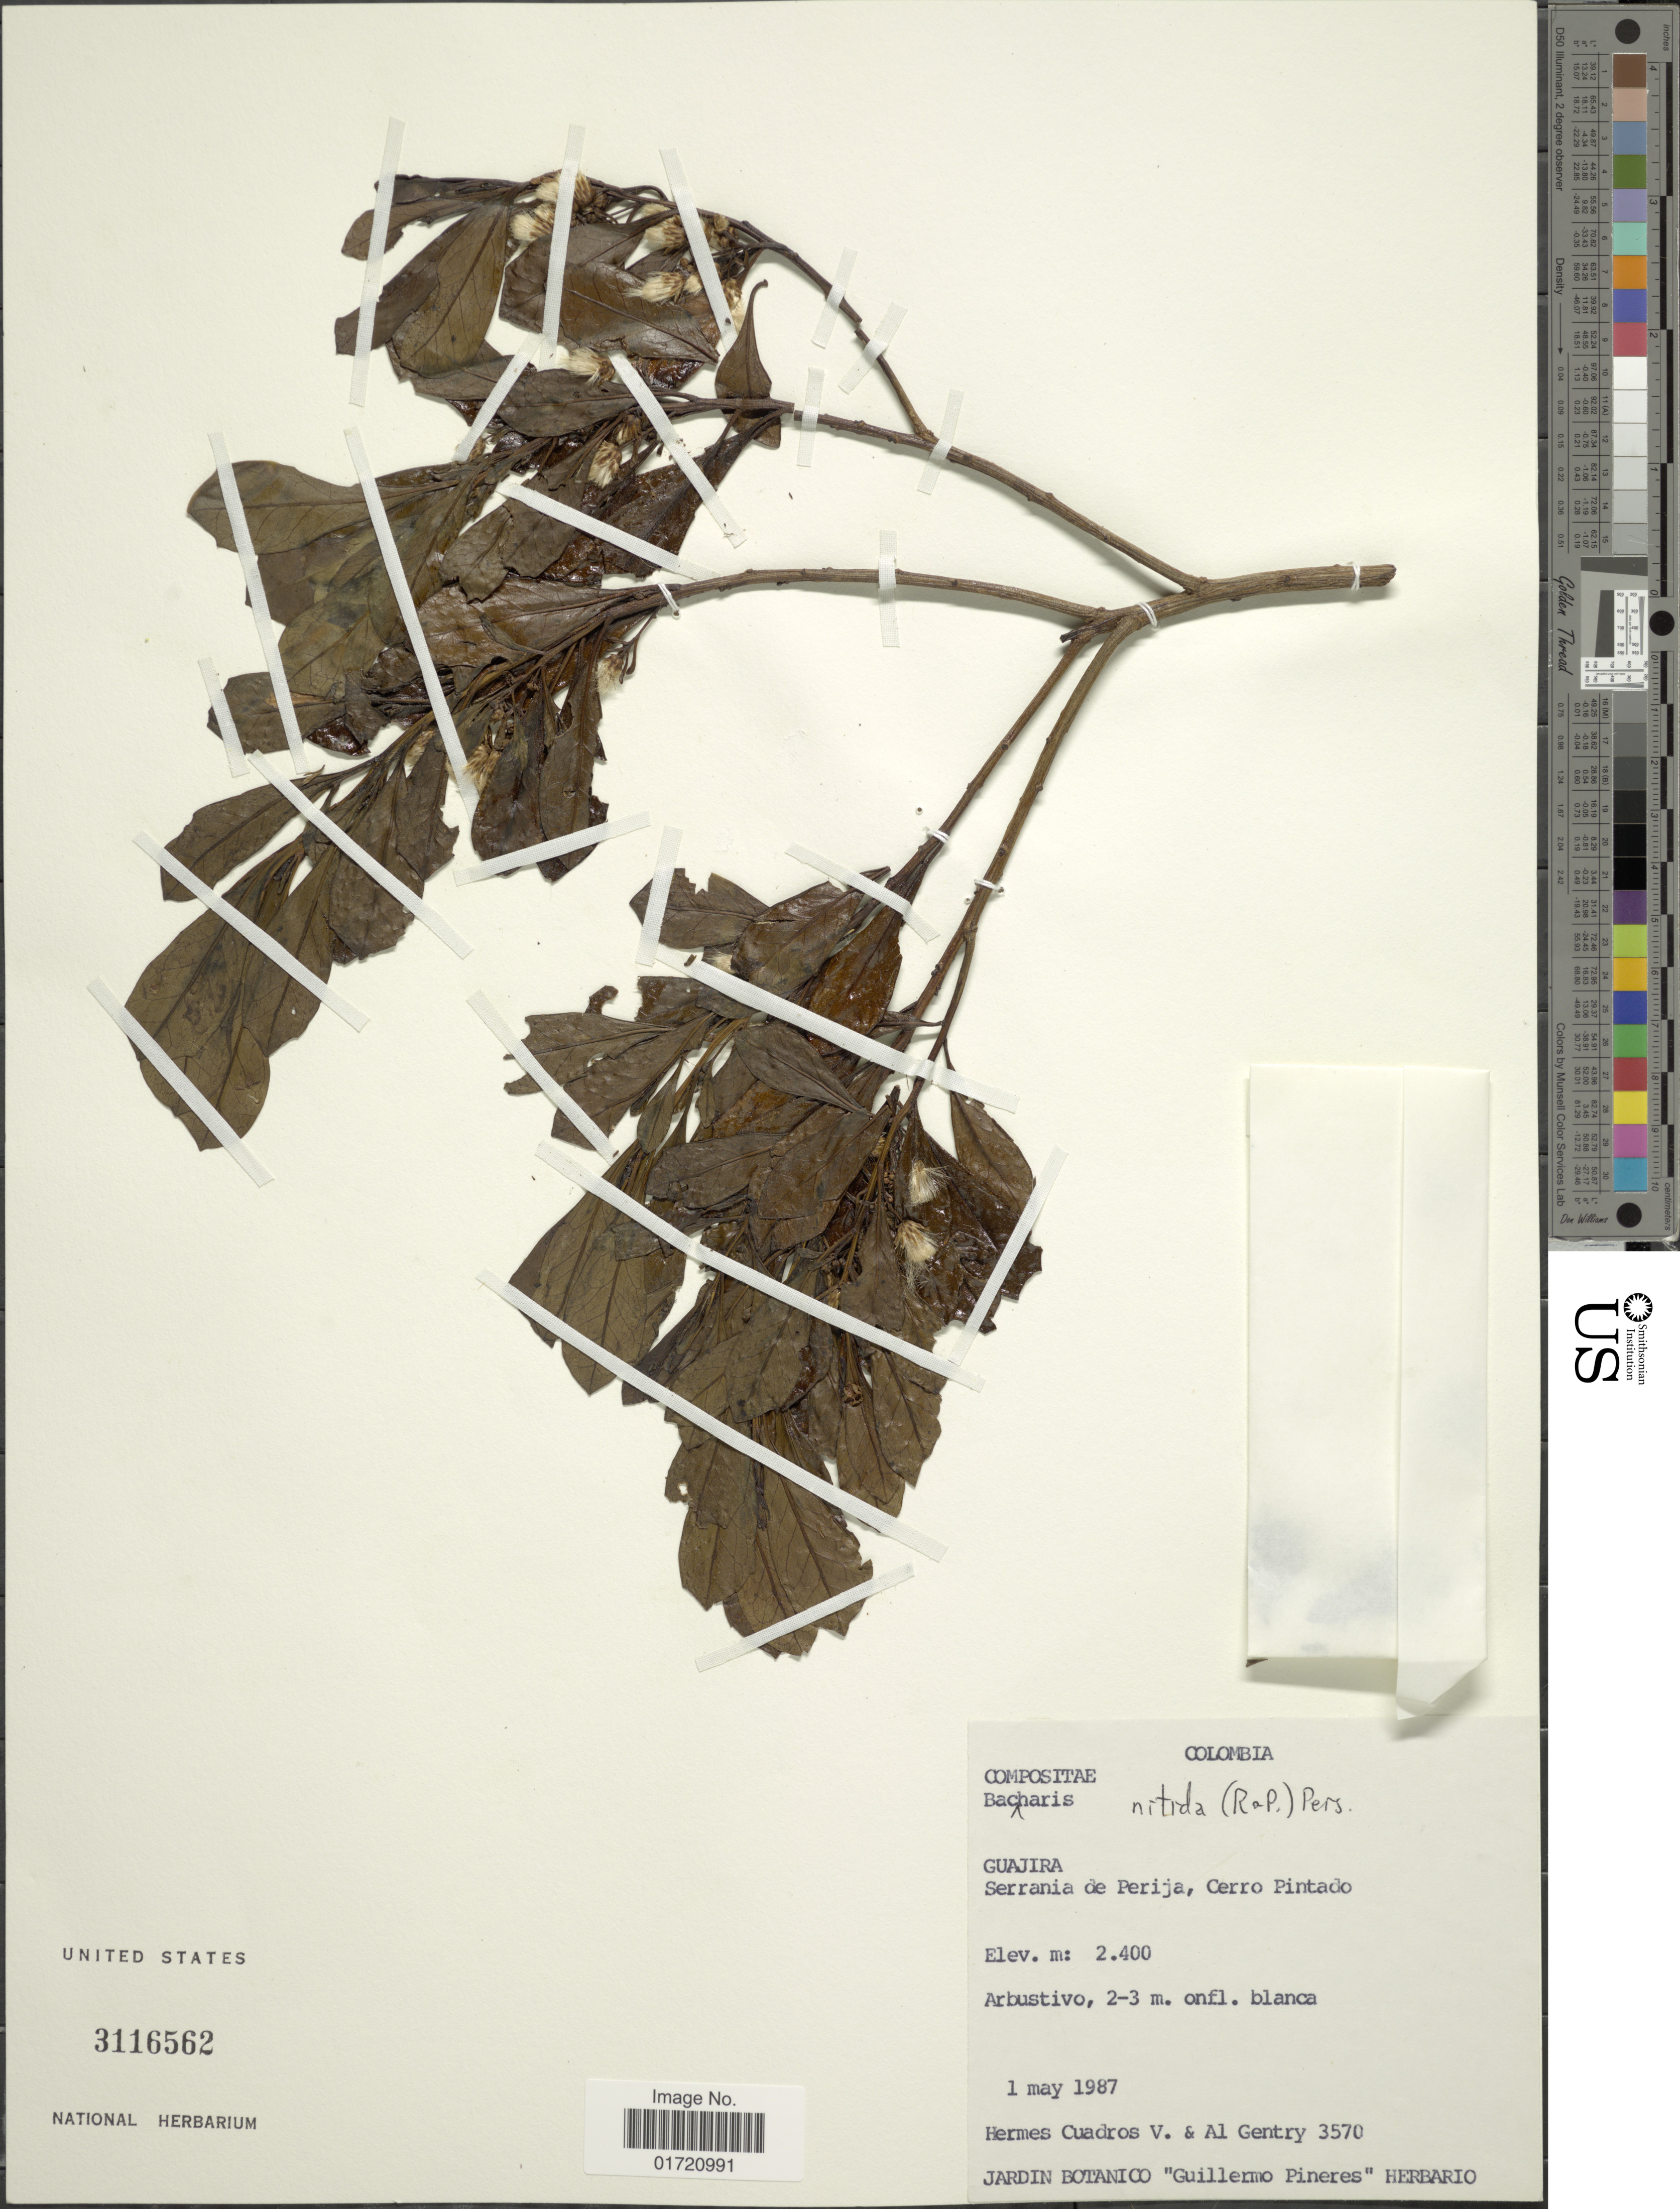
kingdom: Plantae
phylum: Tracheophyta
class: Magnoliopsida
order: Asterales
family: Asteraceae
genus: Baccharis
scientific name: Baccharis nitida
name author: (Ruiz & Pav.) Pers.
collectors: H. Cuadros V. & A. H. Gentry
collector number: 3570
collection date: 1987-05-01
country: Colombia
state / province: La Guajira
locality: Serrania de Perija, Cerro Pintado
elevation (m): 2400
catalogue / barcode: US 3116562